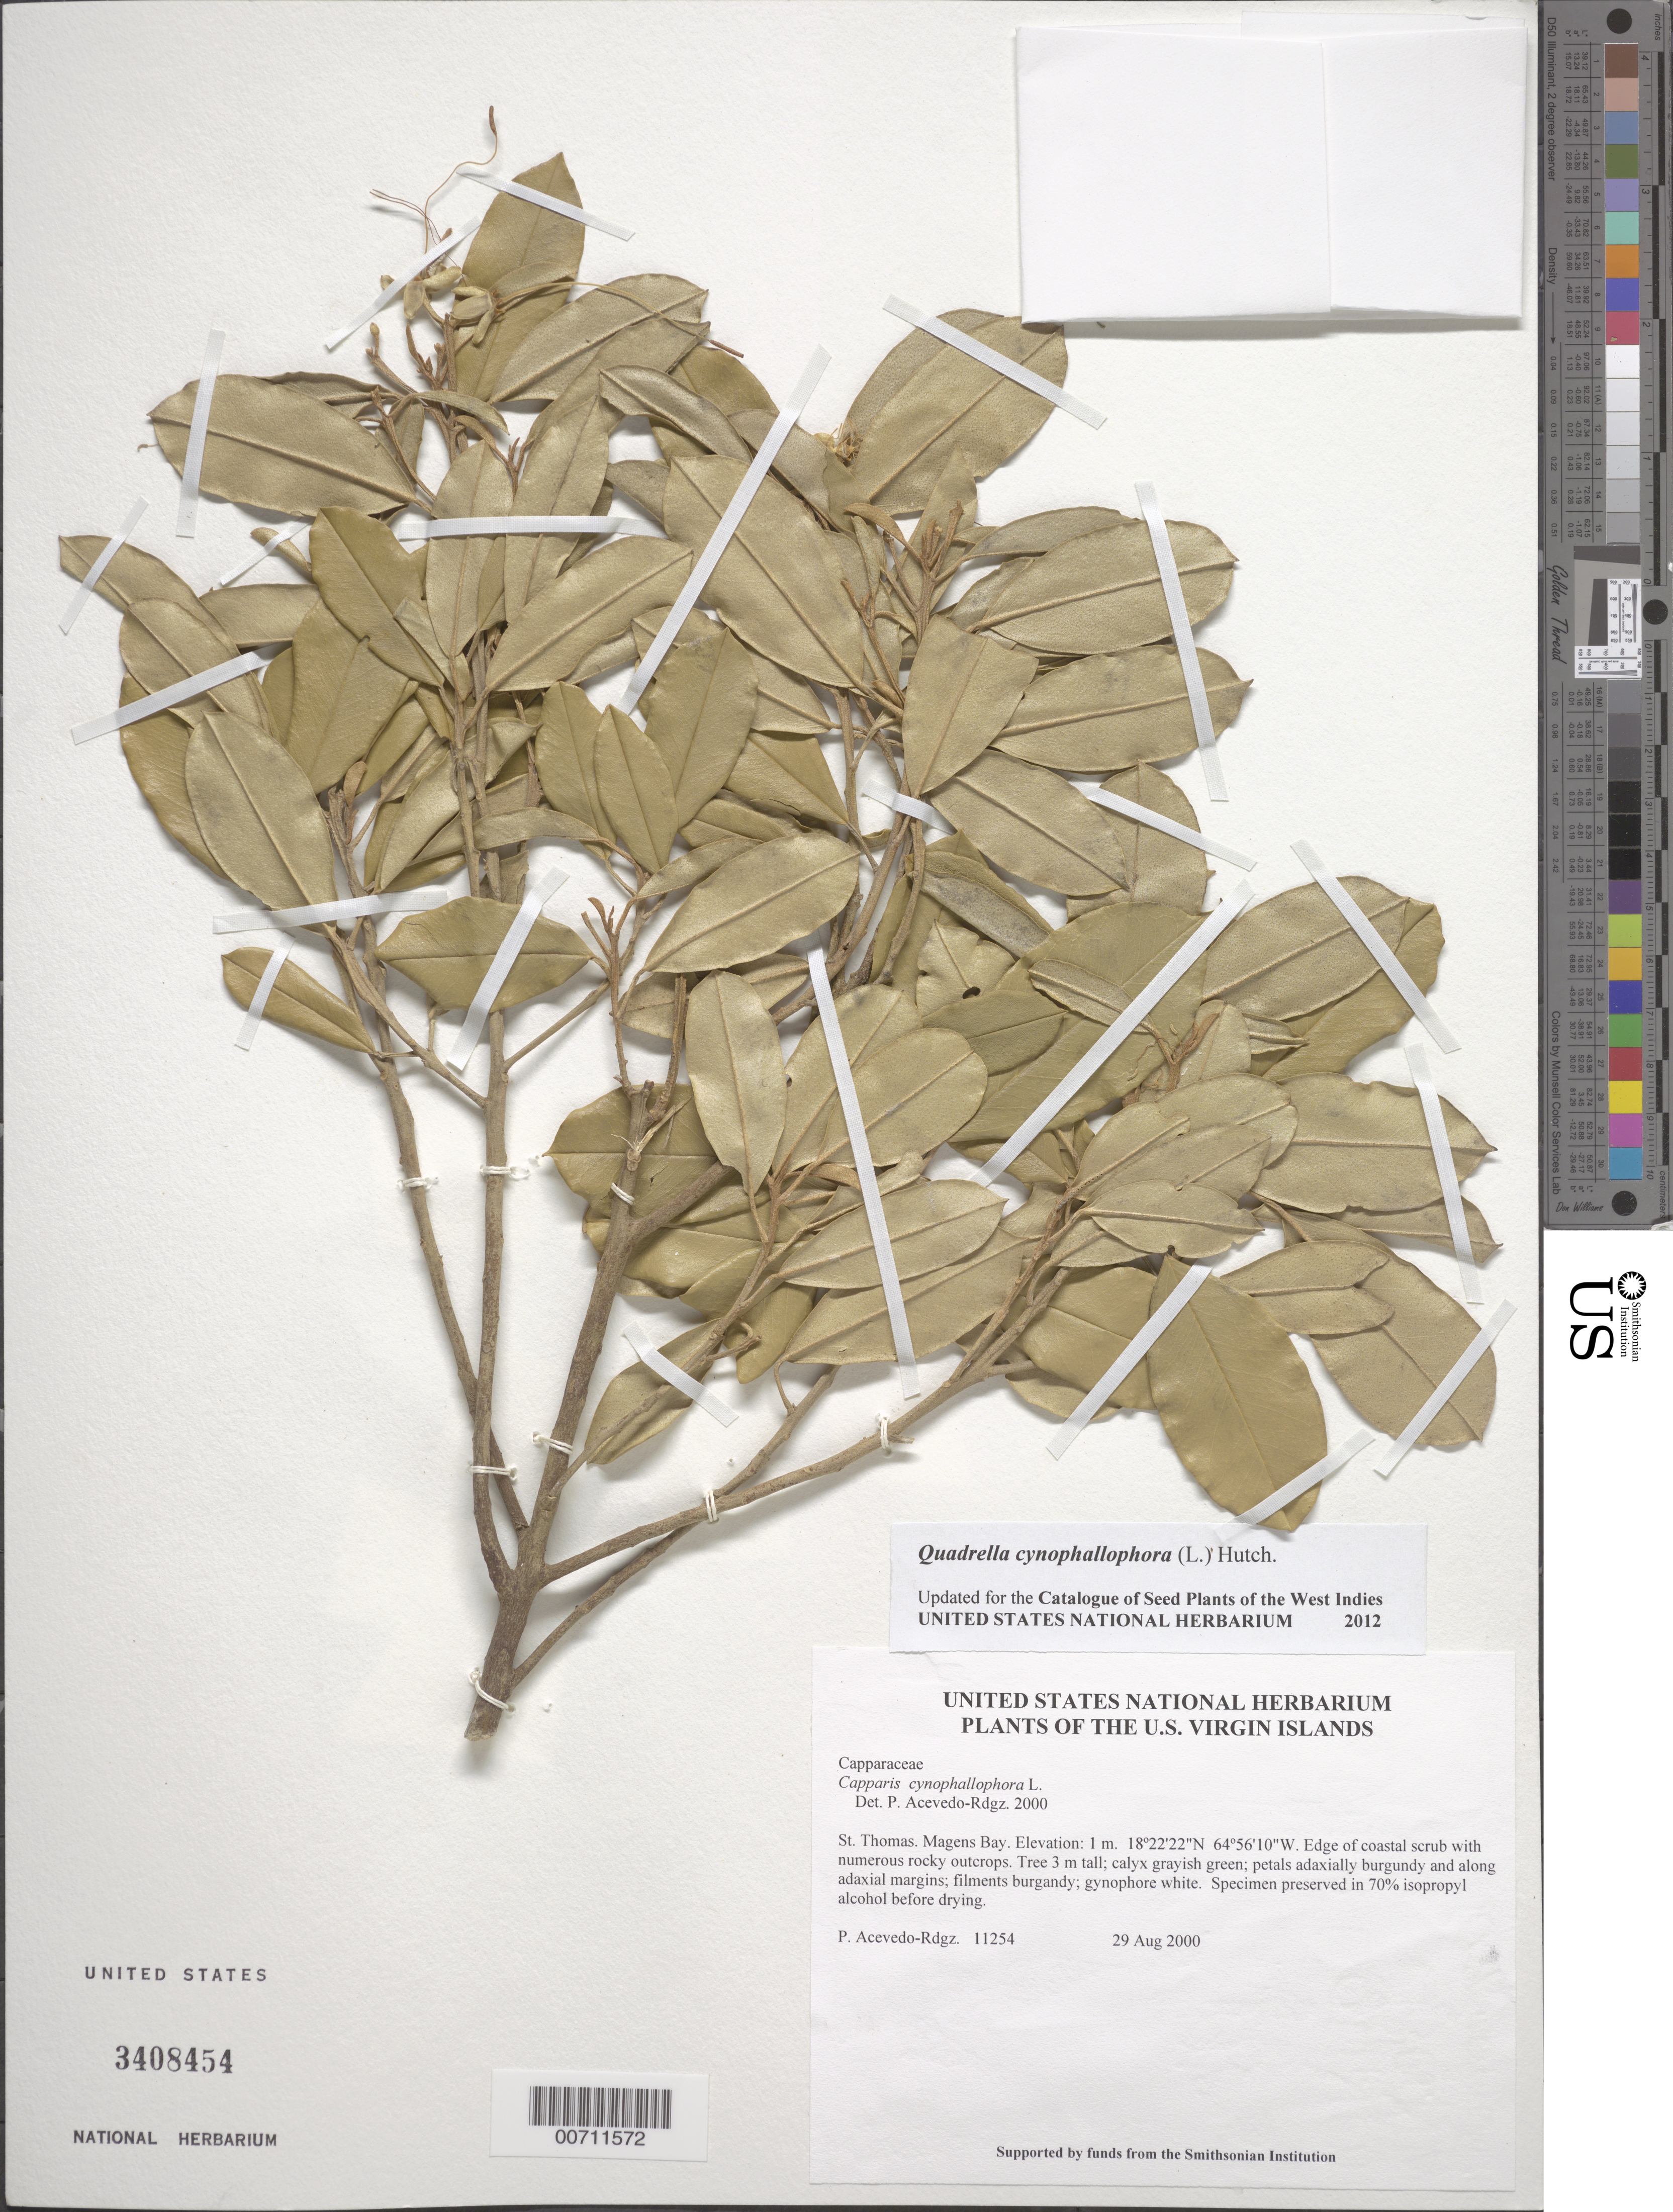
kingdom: Plantae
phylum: Tracheophyta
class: Magnoliopsida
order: Brassicales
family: Capparaceae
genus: Quadrella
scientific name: Quadrella cynophallophora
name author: (L.) Hutch.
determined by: Acevedo-Rodríguez, P., (BOT), Smithsonian Institution - National Museum of Natural History (UNITED STATES)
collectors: P. Acevedo-Rodr.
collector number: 11254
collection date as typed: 29 Aug 2000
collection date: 2000-08-29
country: U.S. Virgin Islands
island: St. Thomas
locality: Magens Bay.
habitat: Edge of coastal scrub with numerous rocky outcrops.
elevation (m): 1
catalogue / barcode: US 3408454